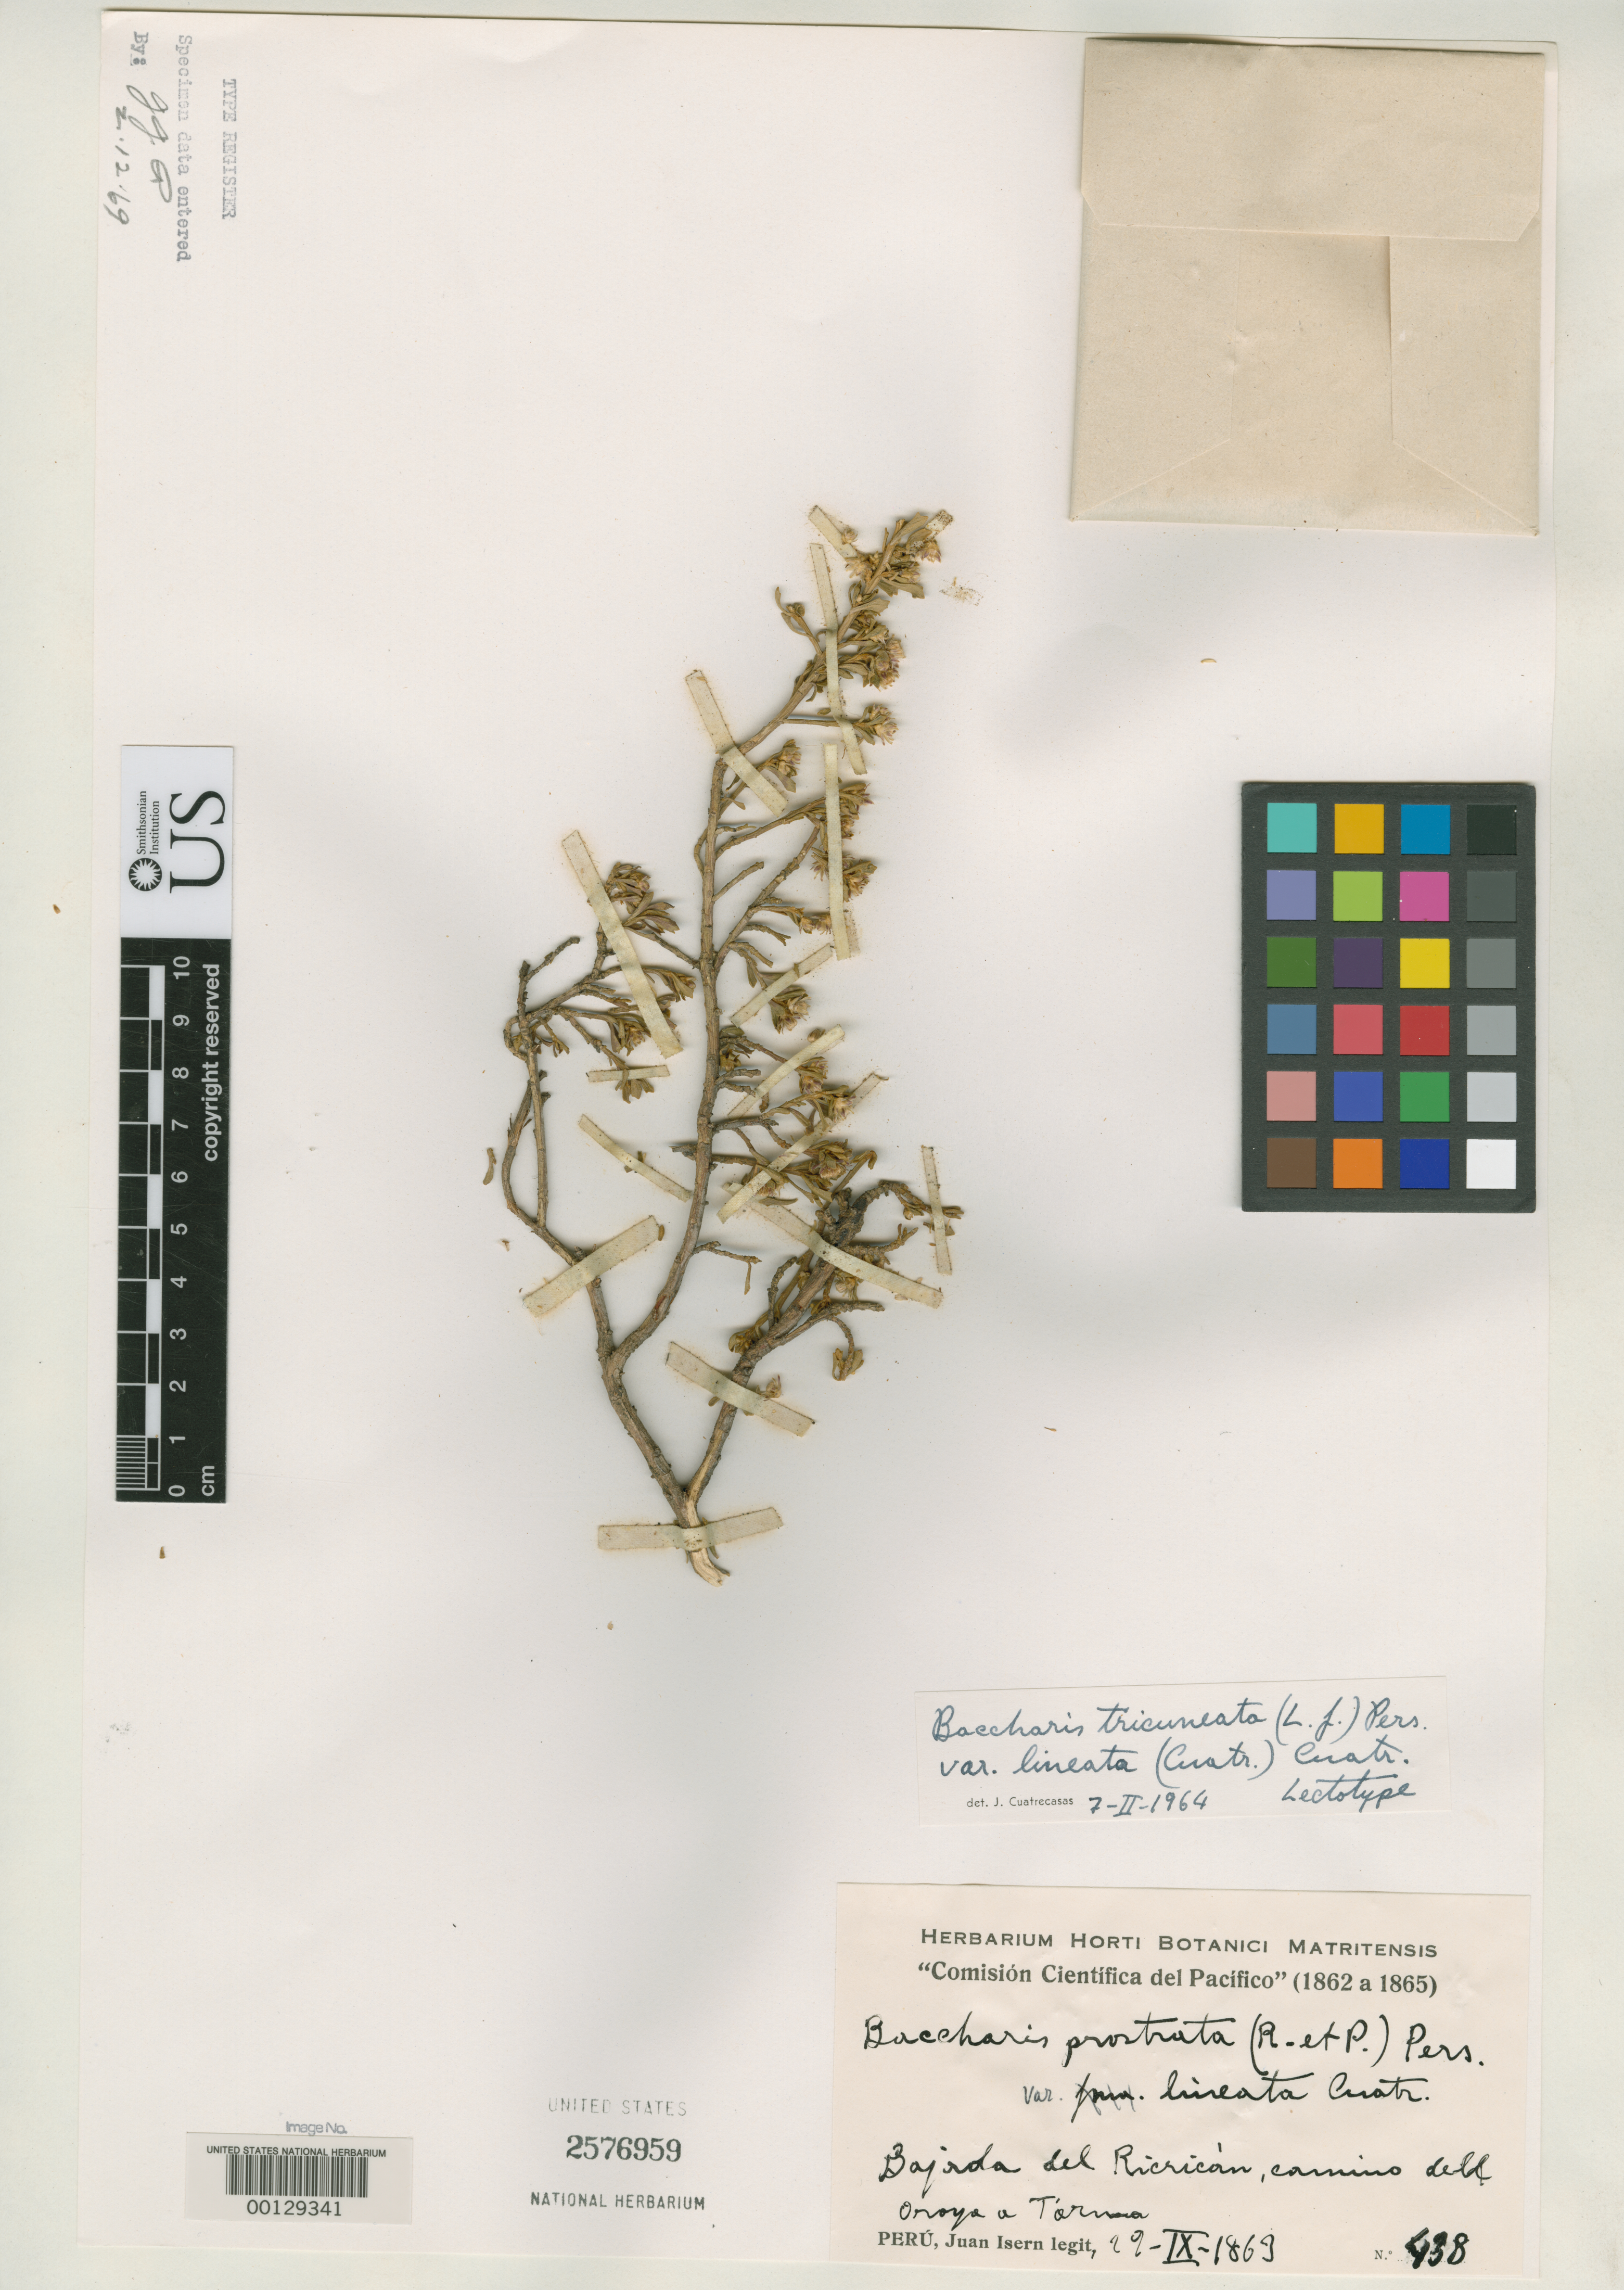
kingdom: Plantae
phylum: Tracheophyta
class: Magnoliopsida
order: Asterales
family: Asteraceae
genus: Baccharis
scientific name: Baccharis prostrata var. lineata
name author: Cuatrec.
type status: Lectotype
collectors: J. Isern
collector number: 438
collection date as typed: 29 Sep 1863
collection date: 1863-09-29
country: Peru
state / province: Junín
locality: Between Oroya and Tarma.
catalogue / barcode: US 2576959